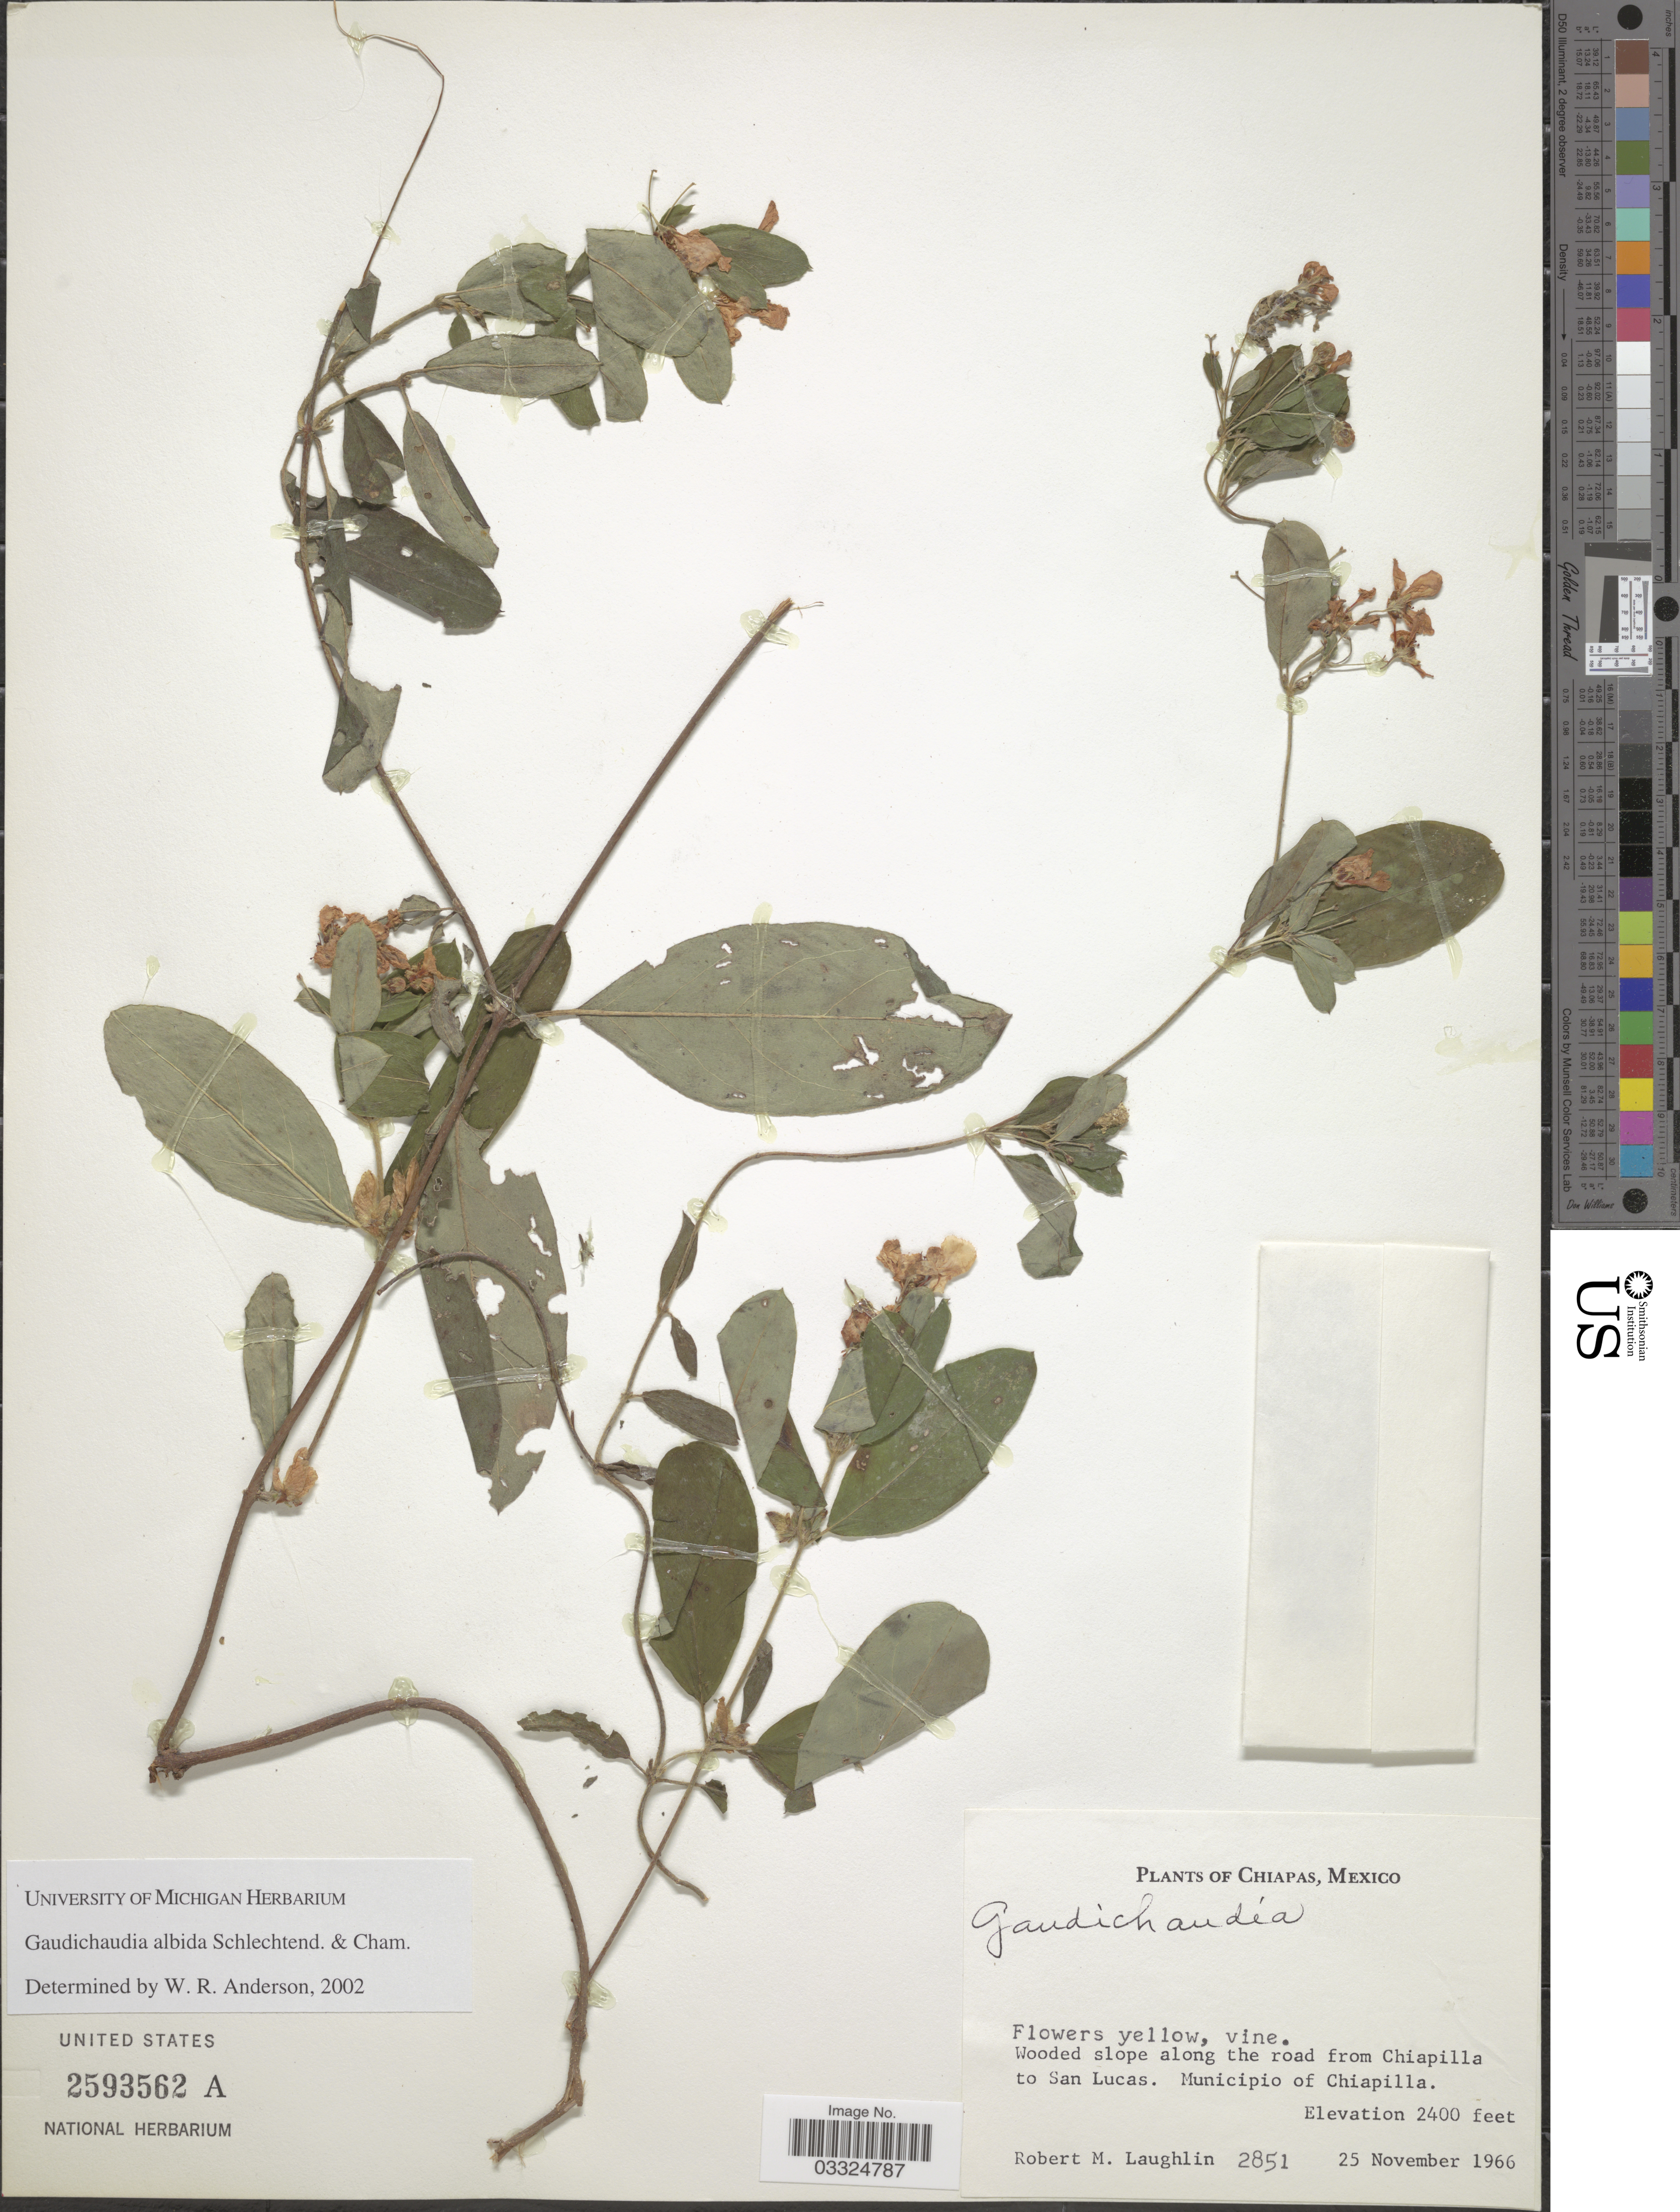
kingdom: Plantae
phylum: Tracheophyta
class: Magnoliopsida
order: Malpighiales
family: Malpighiaceae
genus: Gaudichaudia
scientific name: Gaudichaudia albida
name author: Schltdl. & Cham.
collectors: R. M. Laughlin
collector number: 2851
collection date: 1966-11-25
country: Mexico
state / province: Chiapas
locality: Wooded slope along the road from Chiapilla to San Lucas. Municipio of Chiapilla.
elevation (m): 732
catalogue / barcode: US 2593562A